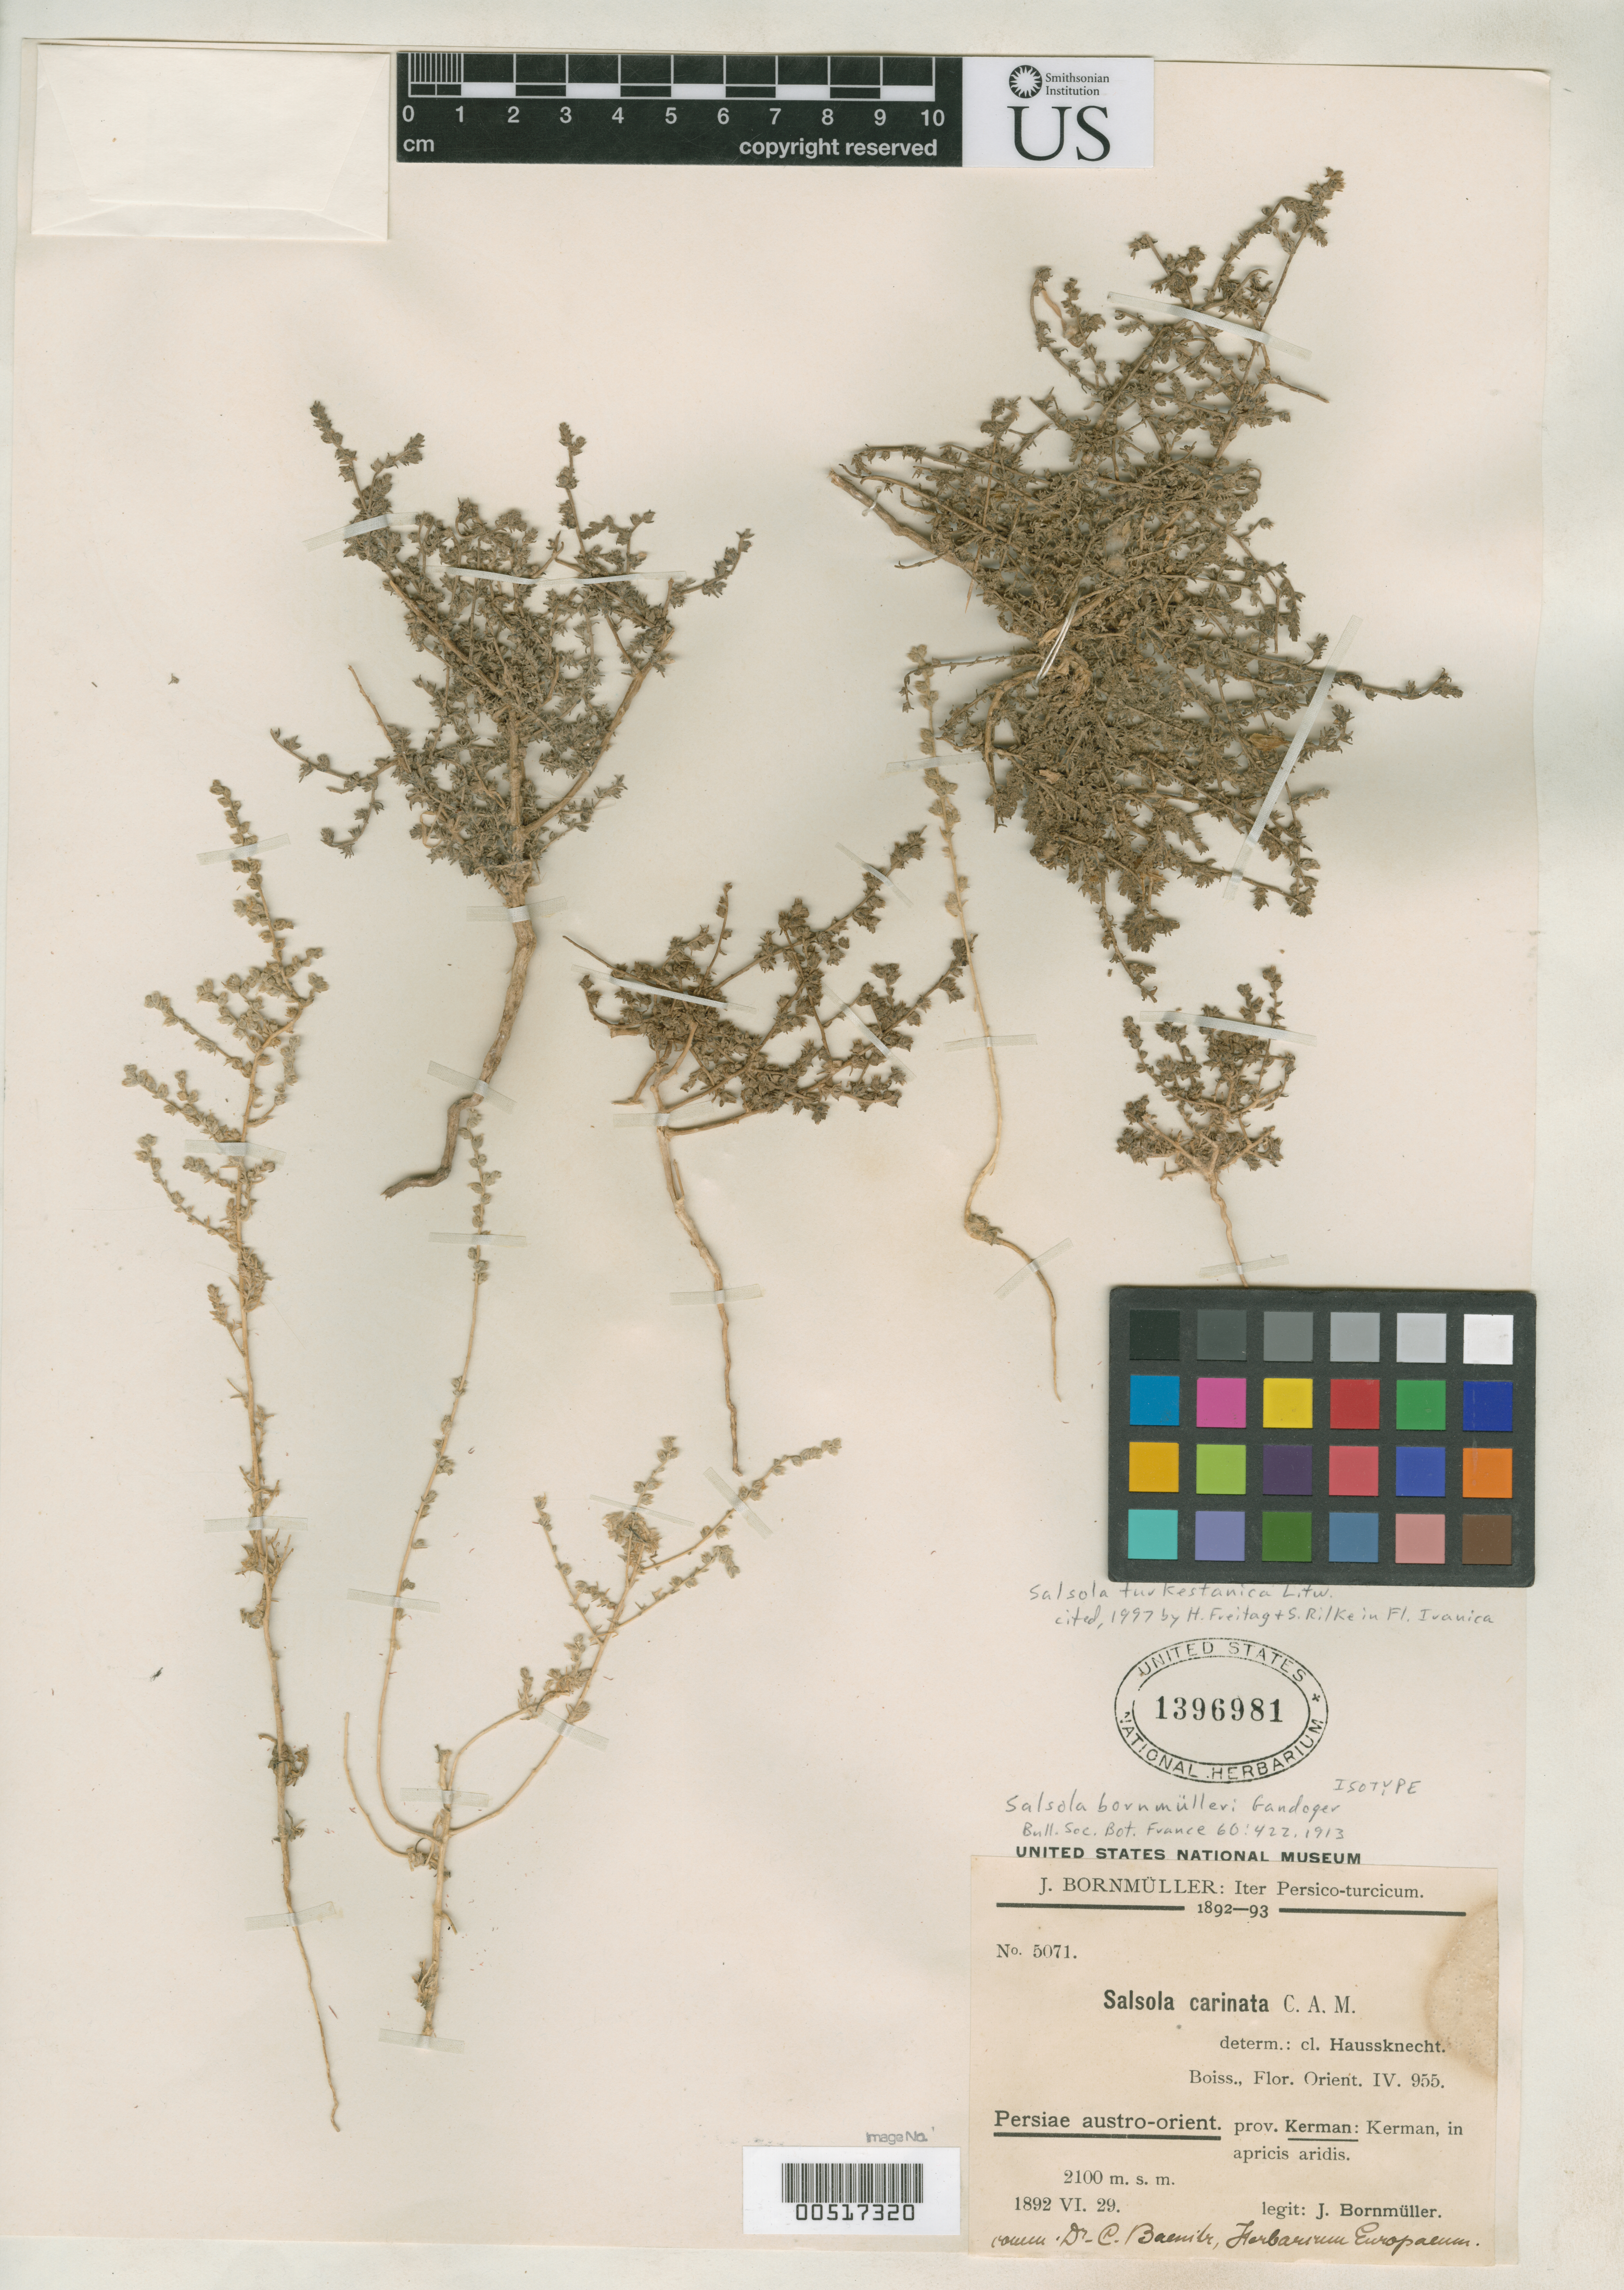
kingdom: Plantae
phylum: Tracheophyta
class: Magnoliopsida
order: Caryophyllales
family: Amaranthaceae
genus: Salsola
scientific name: Salsola bornmuelleri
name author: Gand.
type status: Isotype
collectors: J. Bornmüller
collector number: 5071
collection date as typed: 29 Jun 1892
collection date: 1892-06-29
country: Iran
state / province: Kerman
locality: Persiae Austro-Orient., Kerman, in Apricis Aridis.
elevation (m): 2100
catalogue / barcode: US 1396981